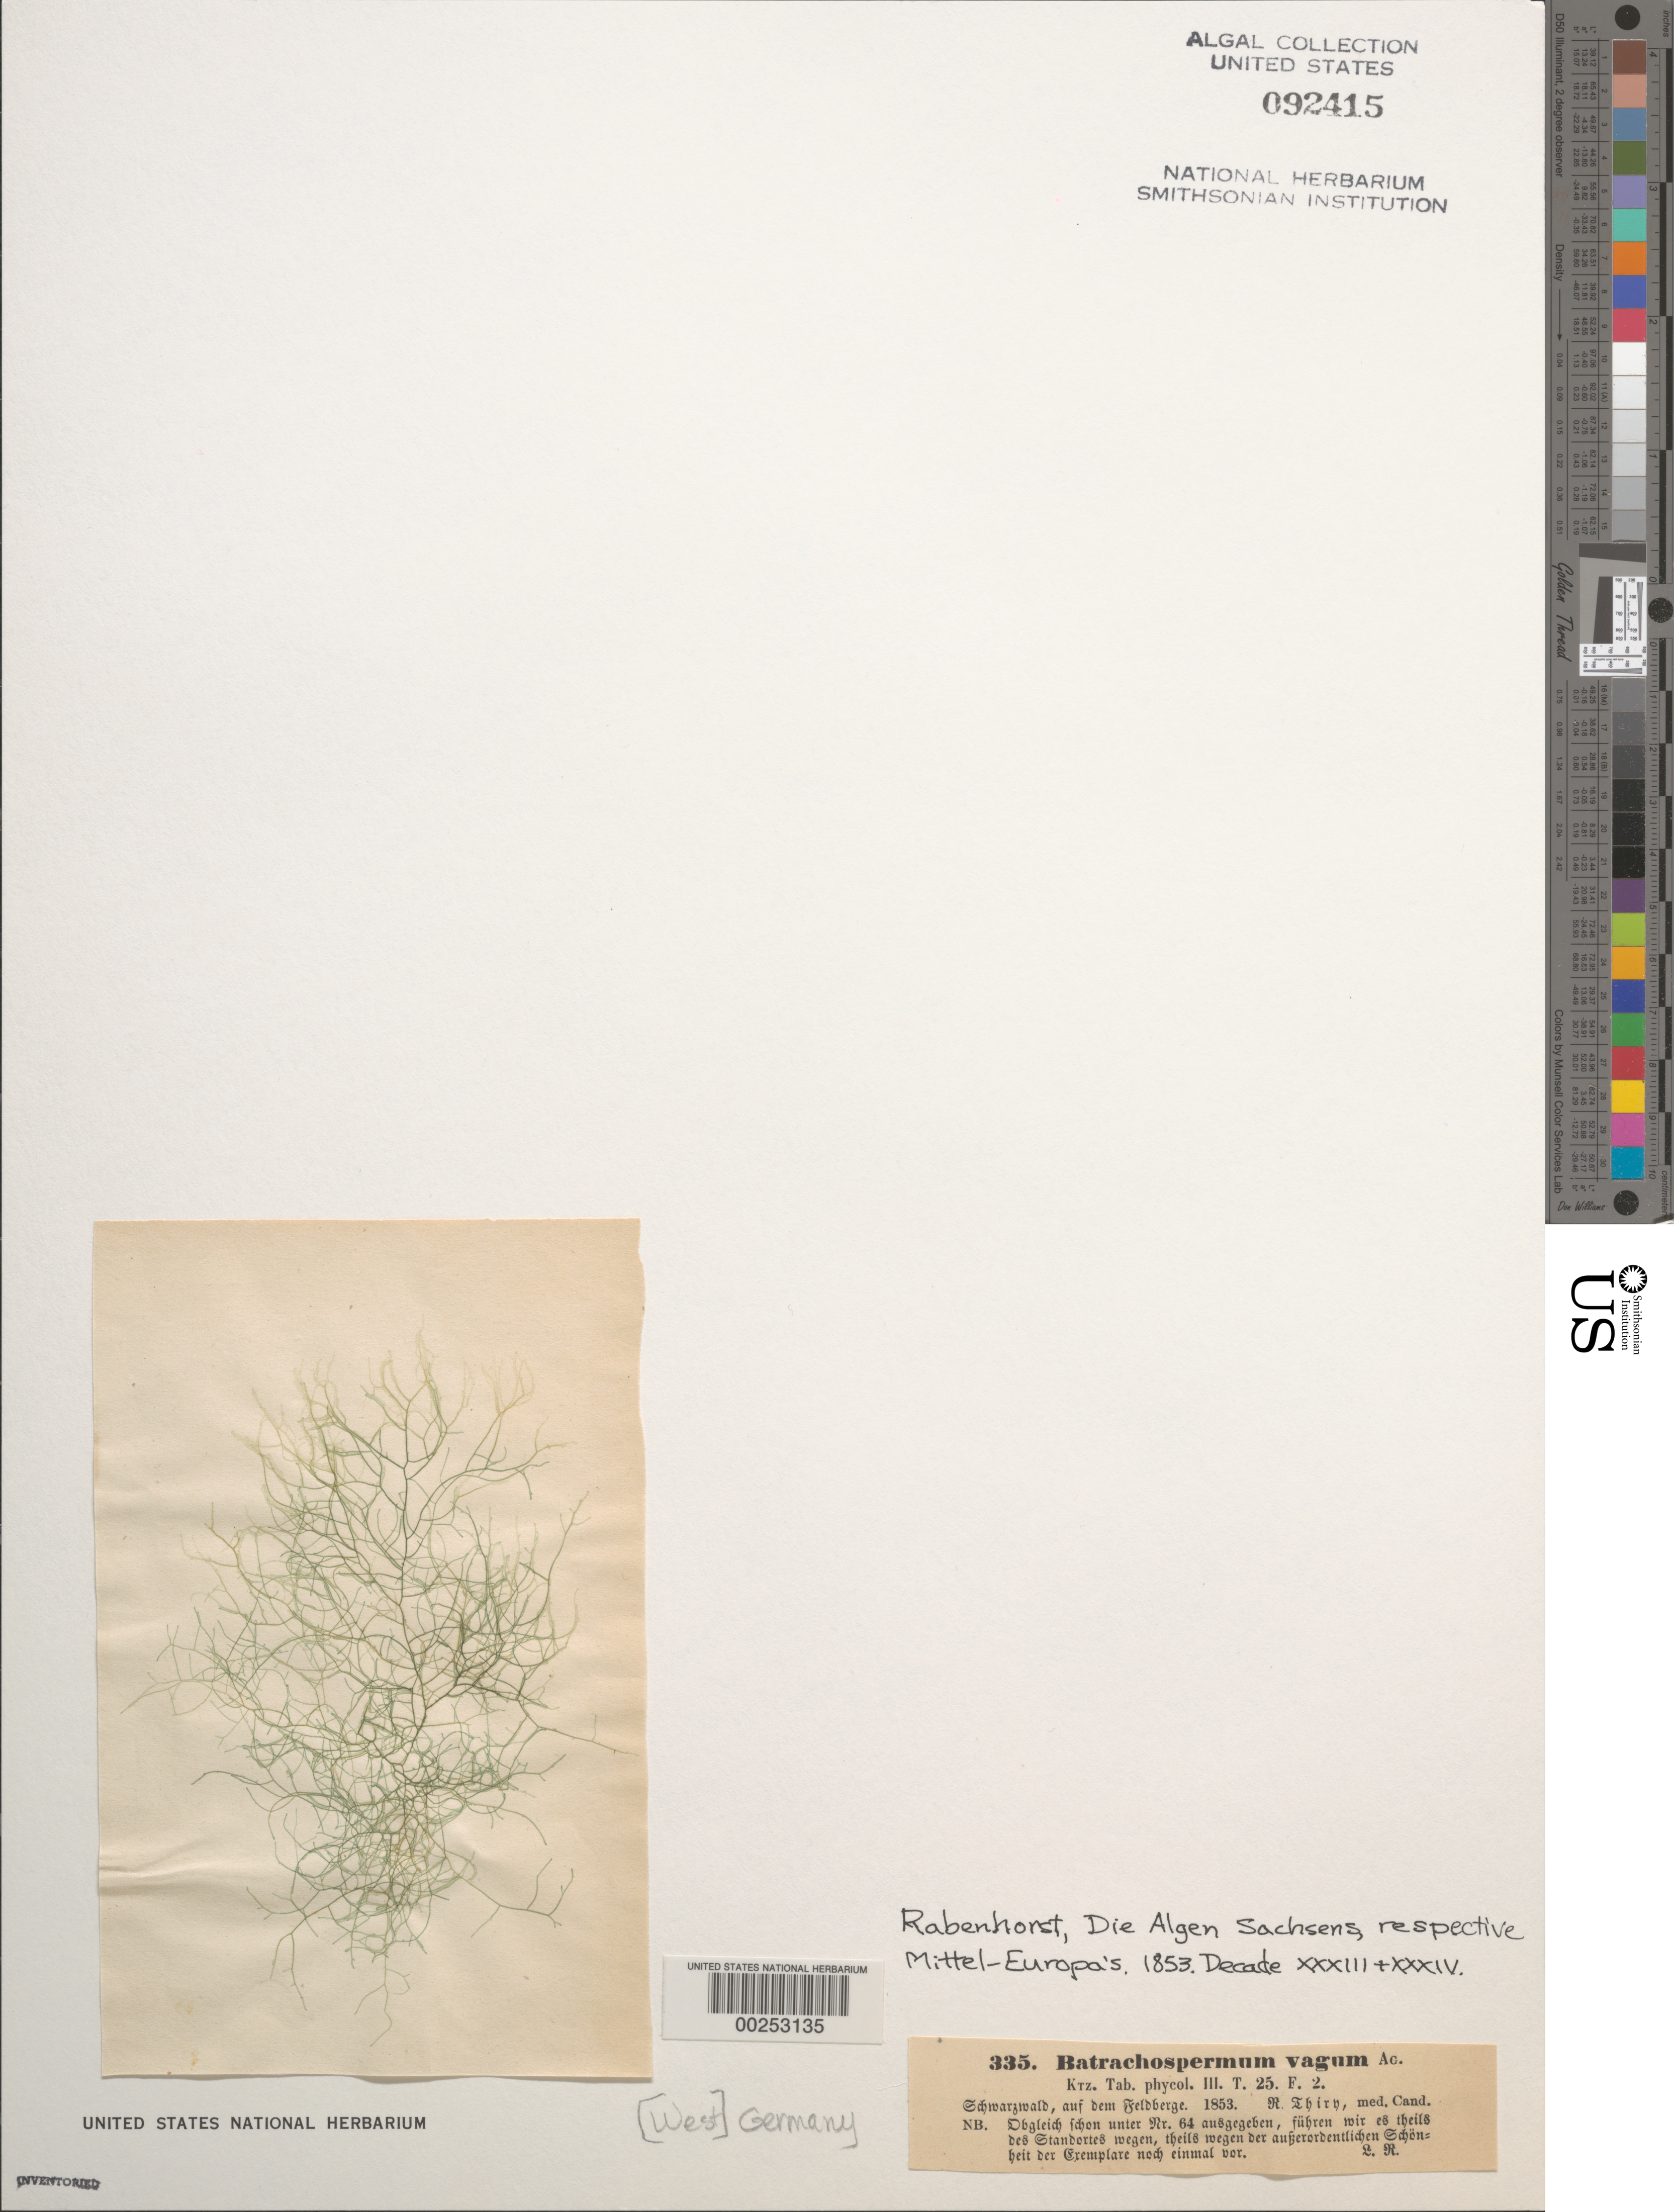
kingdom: Plantae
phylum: Rhodophyta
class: Florideophyceae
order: Batrachospermales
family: Batrachospermaceae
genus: Batrachospermum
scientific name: Batrachospermum turfosum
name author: Bory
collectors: R. Thiry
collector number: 335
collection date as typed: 1853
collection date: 1853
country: Germany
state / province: Baden-wurttemberg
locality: Feldberge, black forest (schwarzwaldd)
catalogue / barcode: US 92415